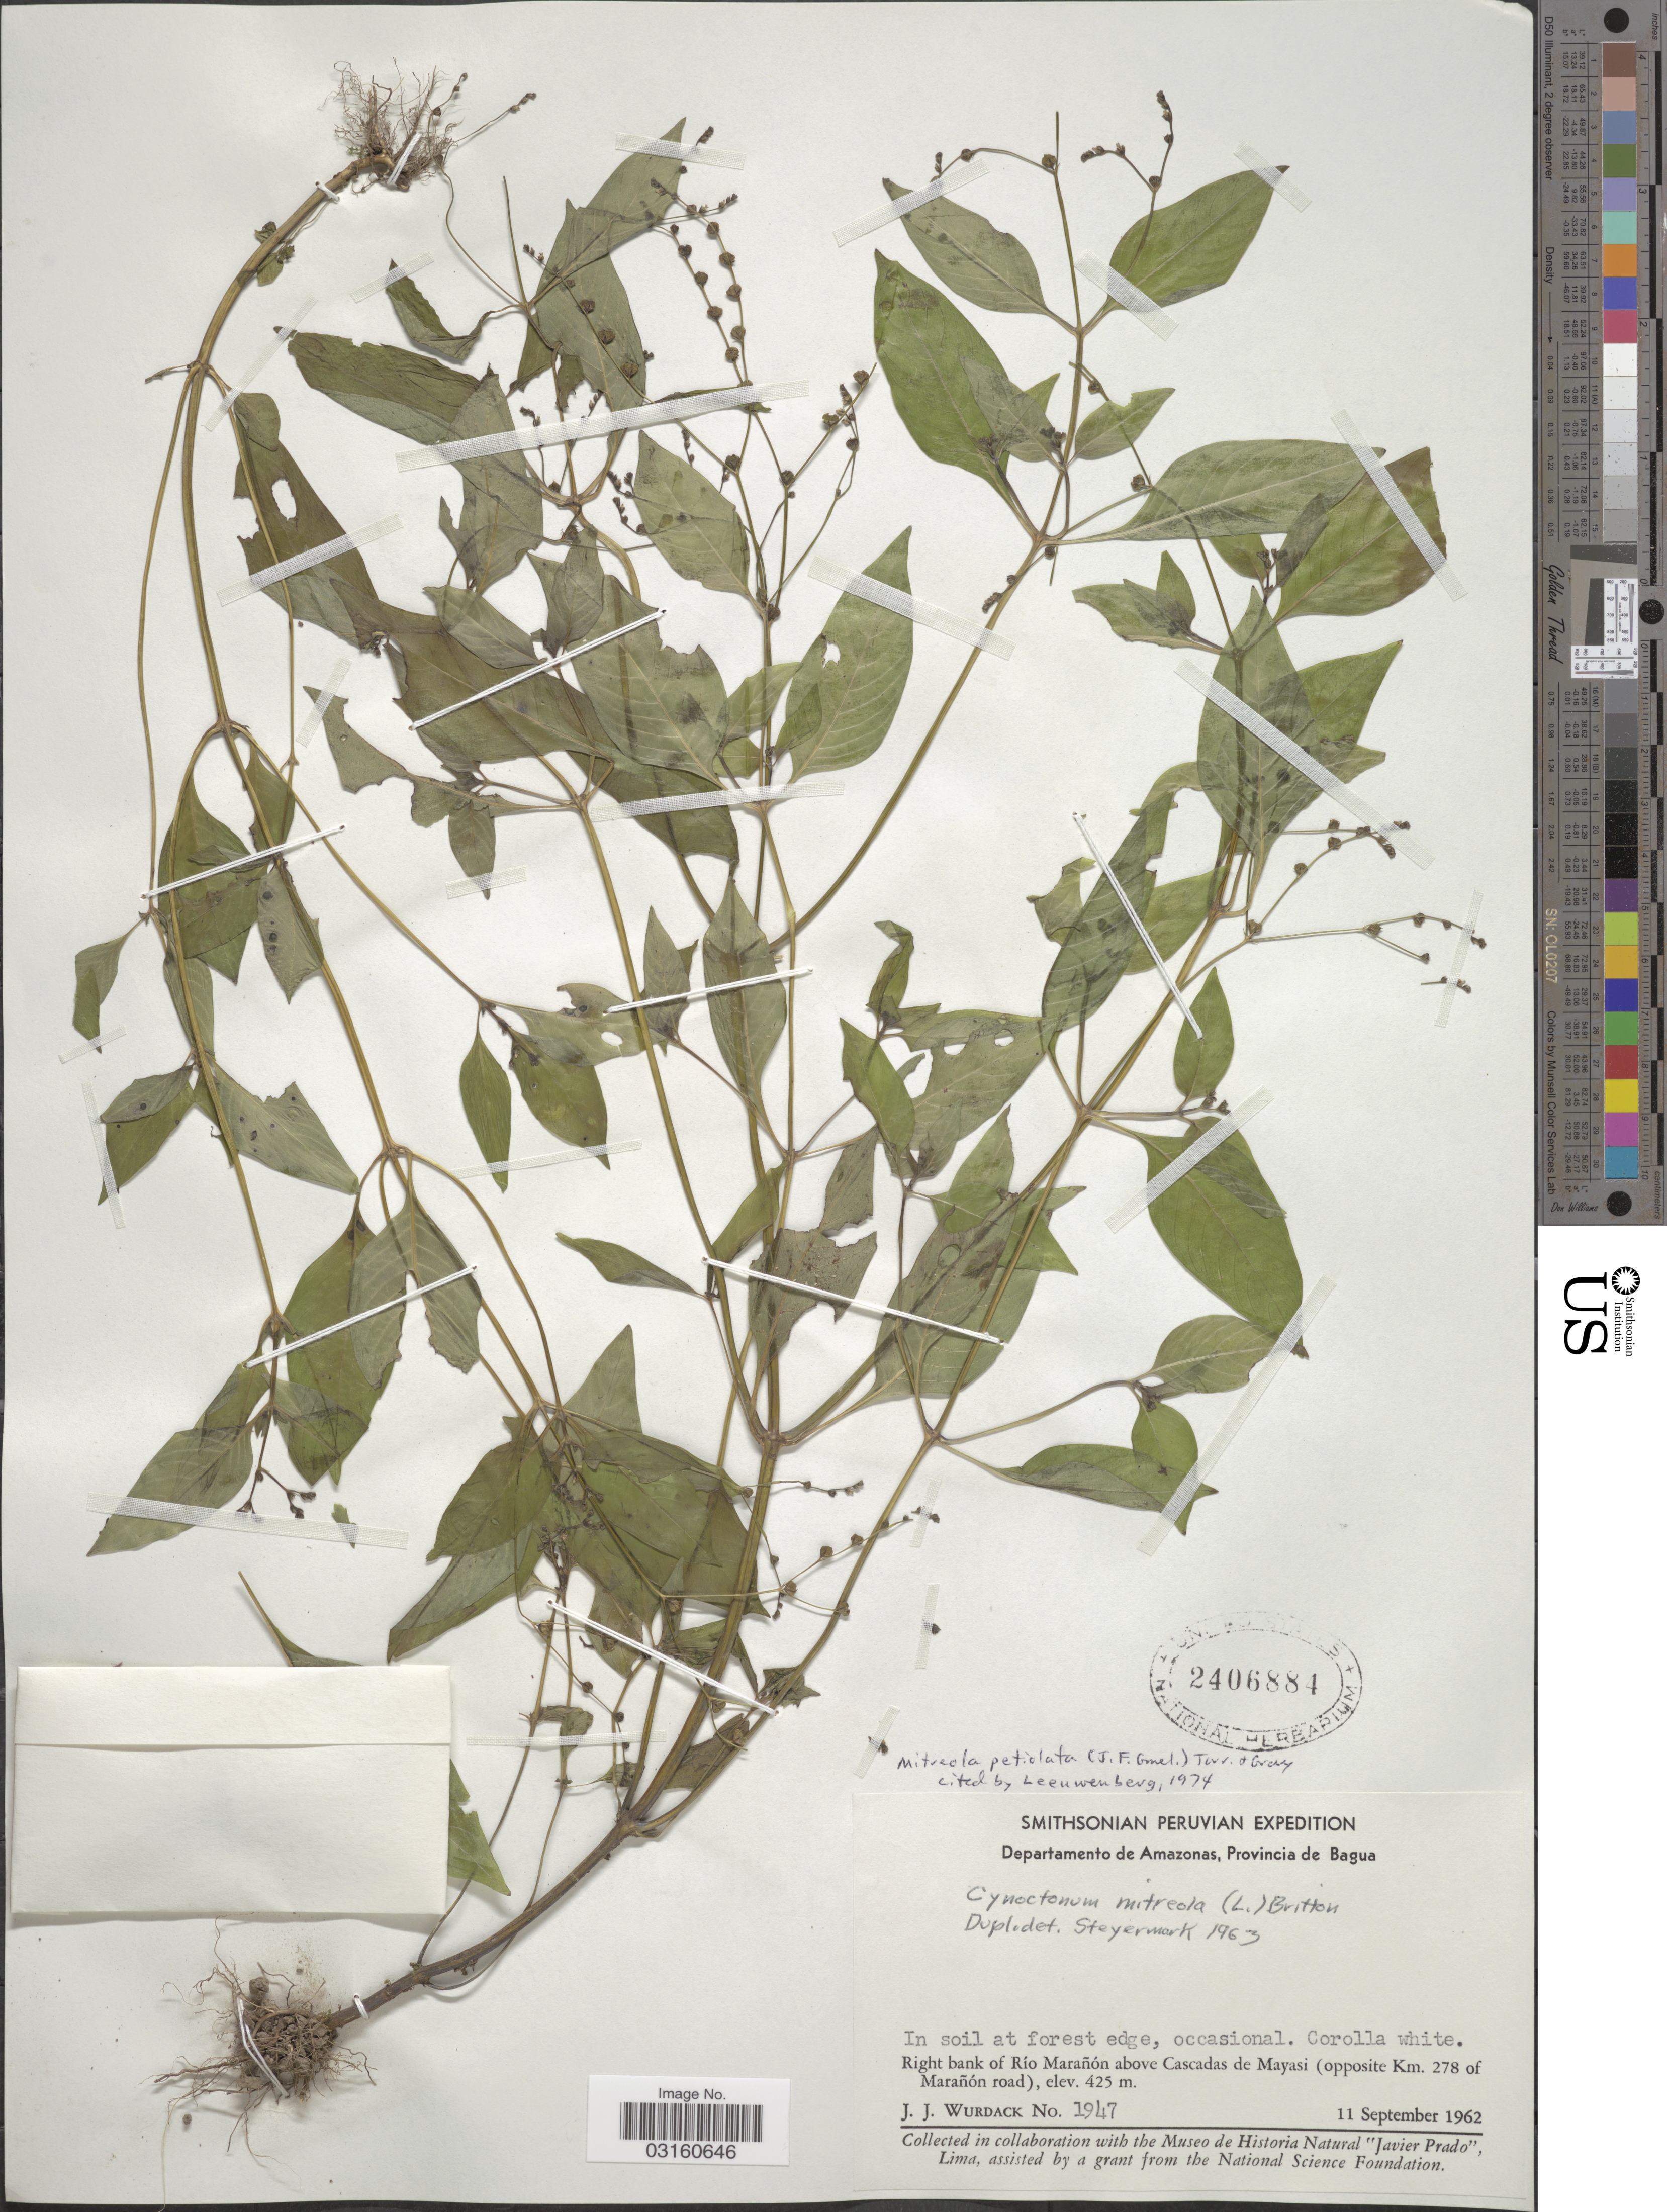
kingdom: Plantae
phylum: Tracheophyta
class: Magnoliopsida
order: Gentianales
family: Loganiaceae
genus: Mitreola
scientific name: Mitreola petiolata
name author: (J.F. Gmel.) Torr. & A. Gray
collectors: J. J. Wurdack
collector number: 1947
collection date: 1962-09-11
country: Peru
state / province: Amazonas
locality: Departamento de Amazonas, Provincia de Bagua. Right bank of Río Marañón above Cascadas de Mayasi (opposite Km. 278 of Marañón road).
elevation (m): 425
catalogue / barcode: US 2406884